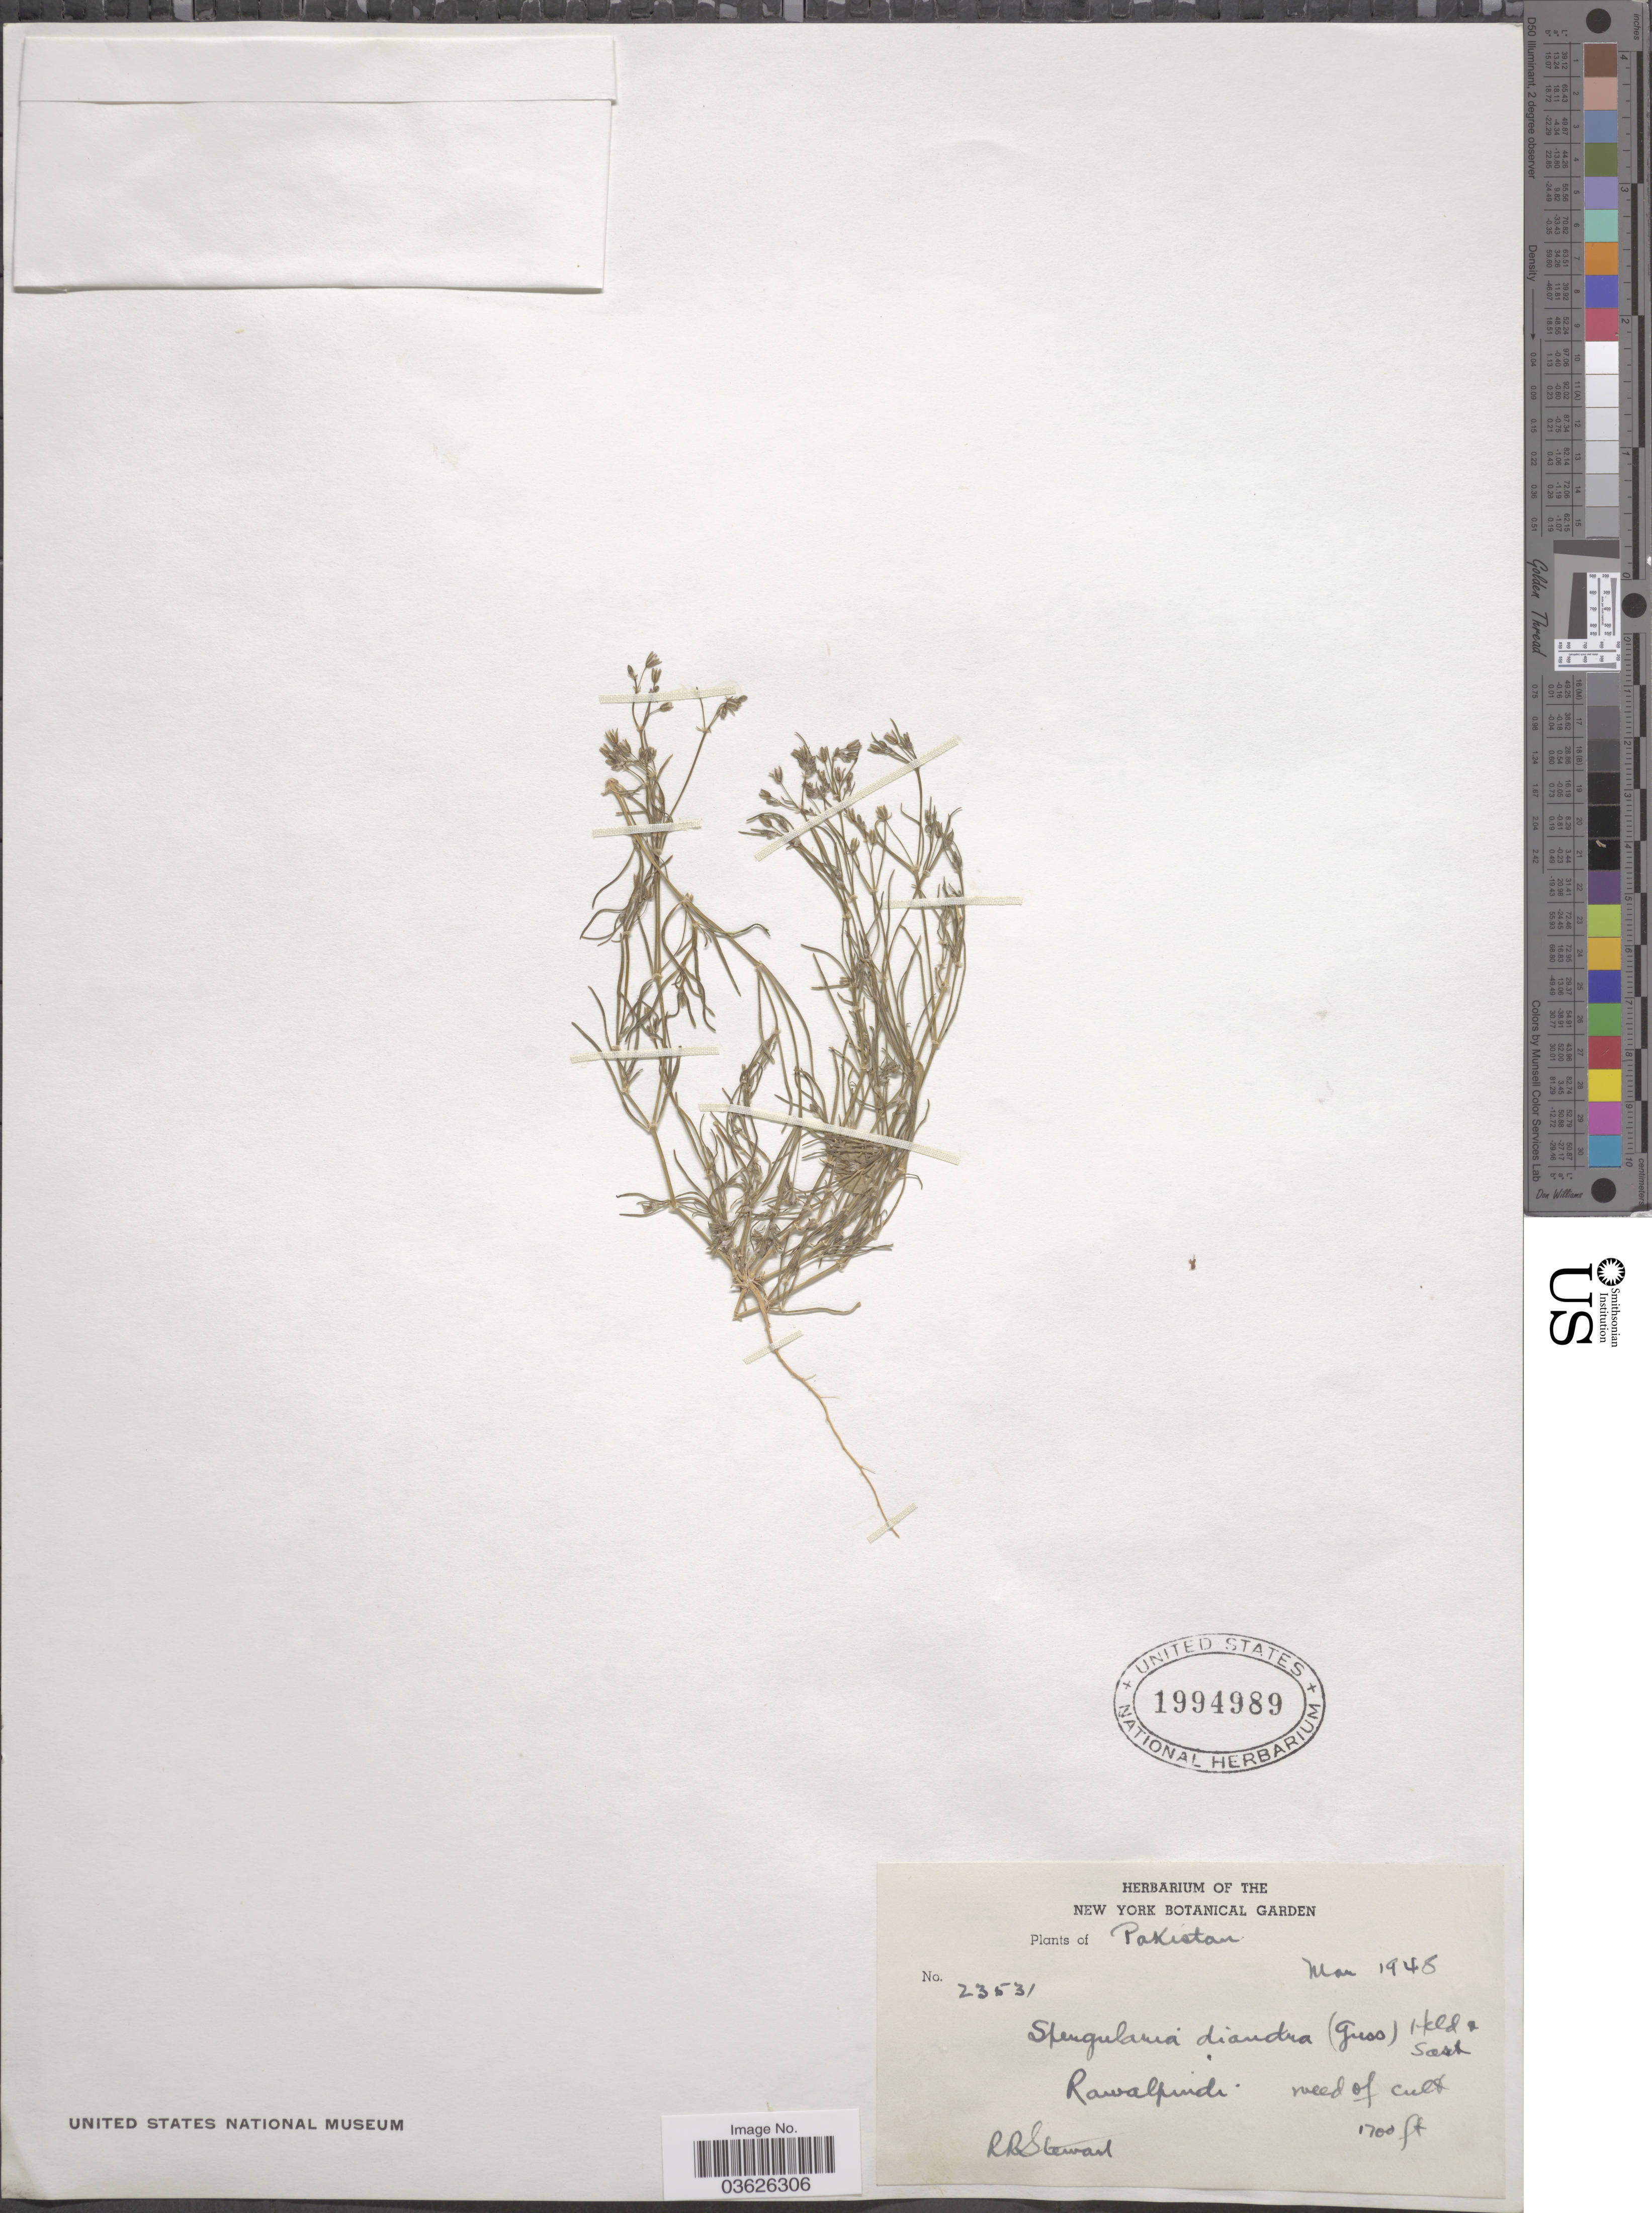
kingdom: Plantae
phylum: Tracheophyta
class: Magnoliopsida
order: Caryophyllales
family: Caryophyllaceae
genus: Spergularia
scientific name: Spergularia diandra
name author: (Gussone) Heldr.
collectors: R. Stewart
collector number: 23531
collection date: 1948-03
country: Pakistan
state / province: Punjab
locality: Rawalpindi.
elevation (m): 518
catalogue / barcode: US 1994989